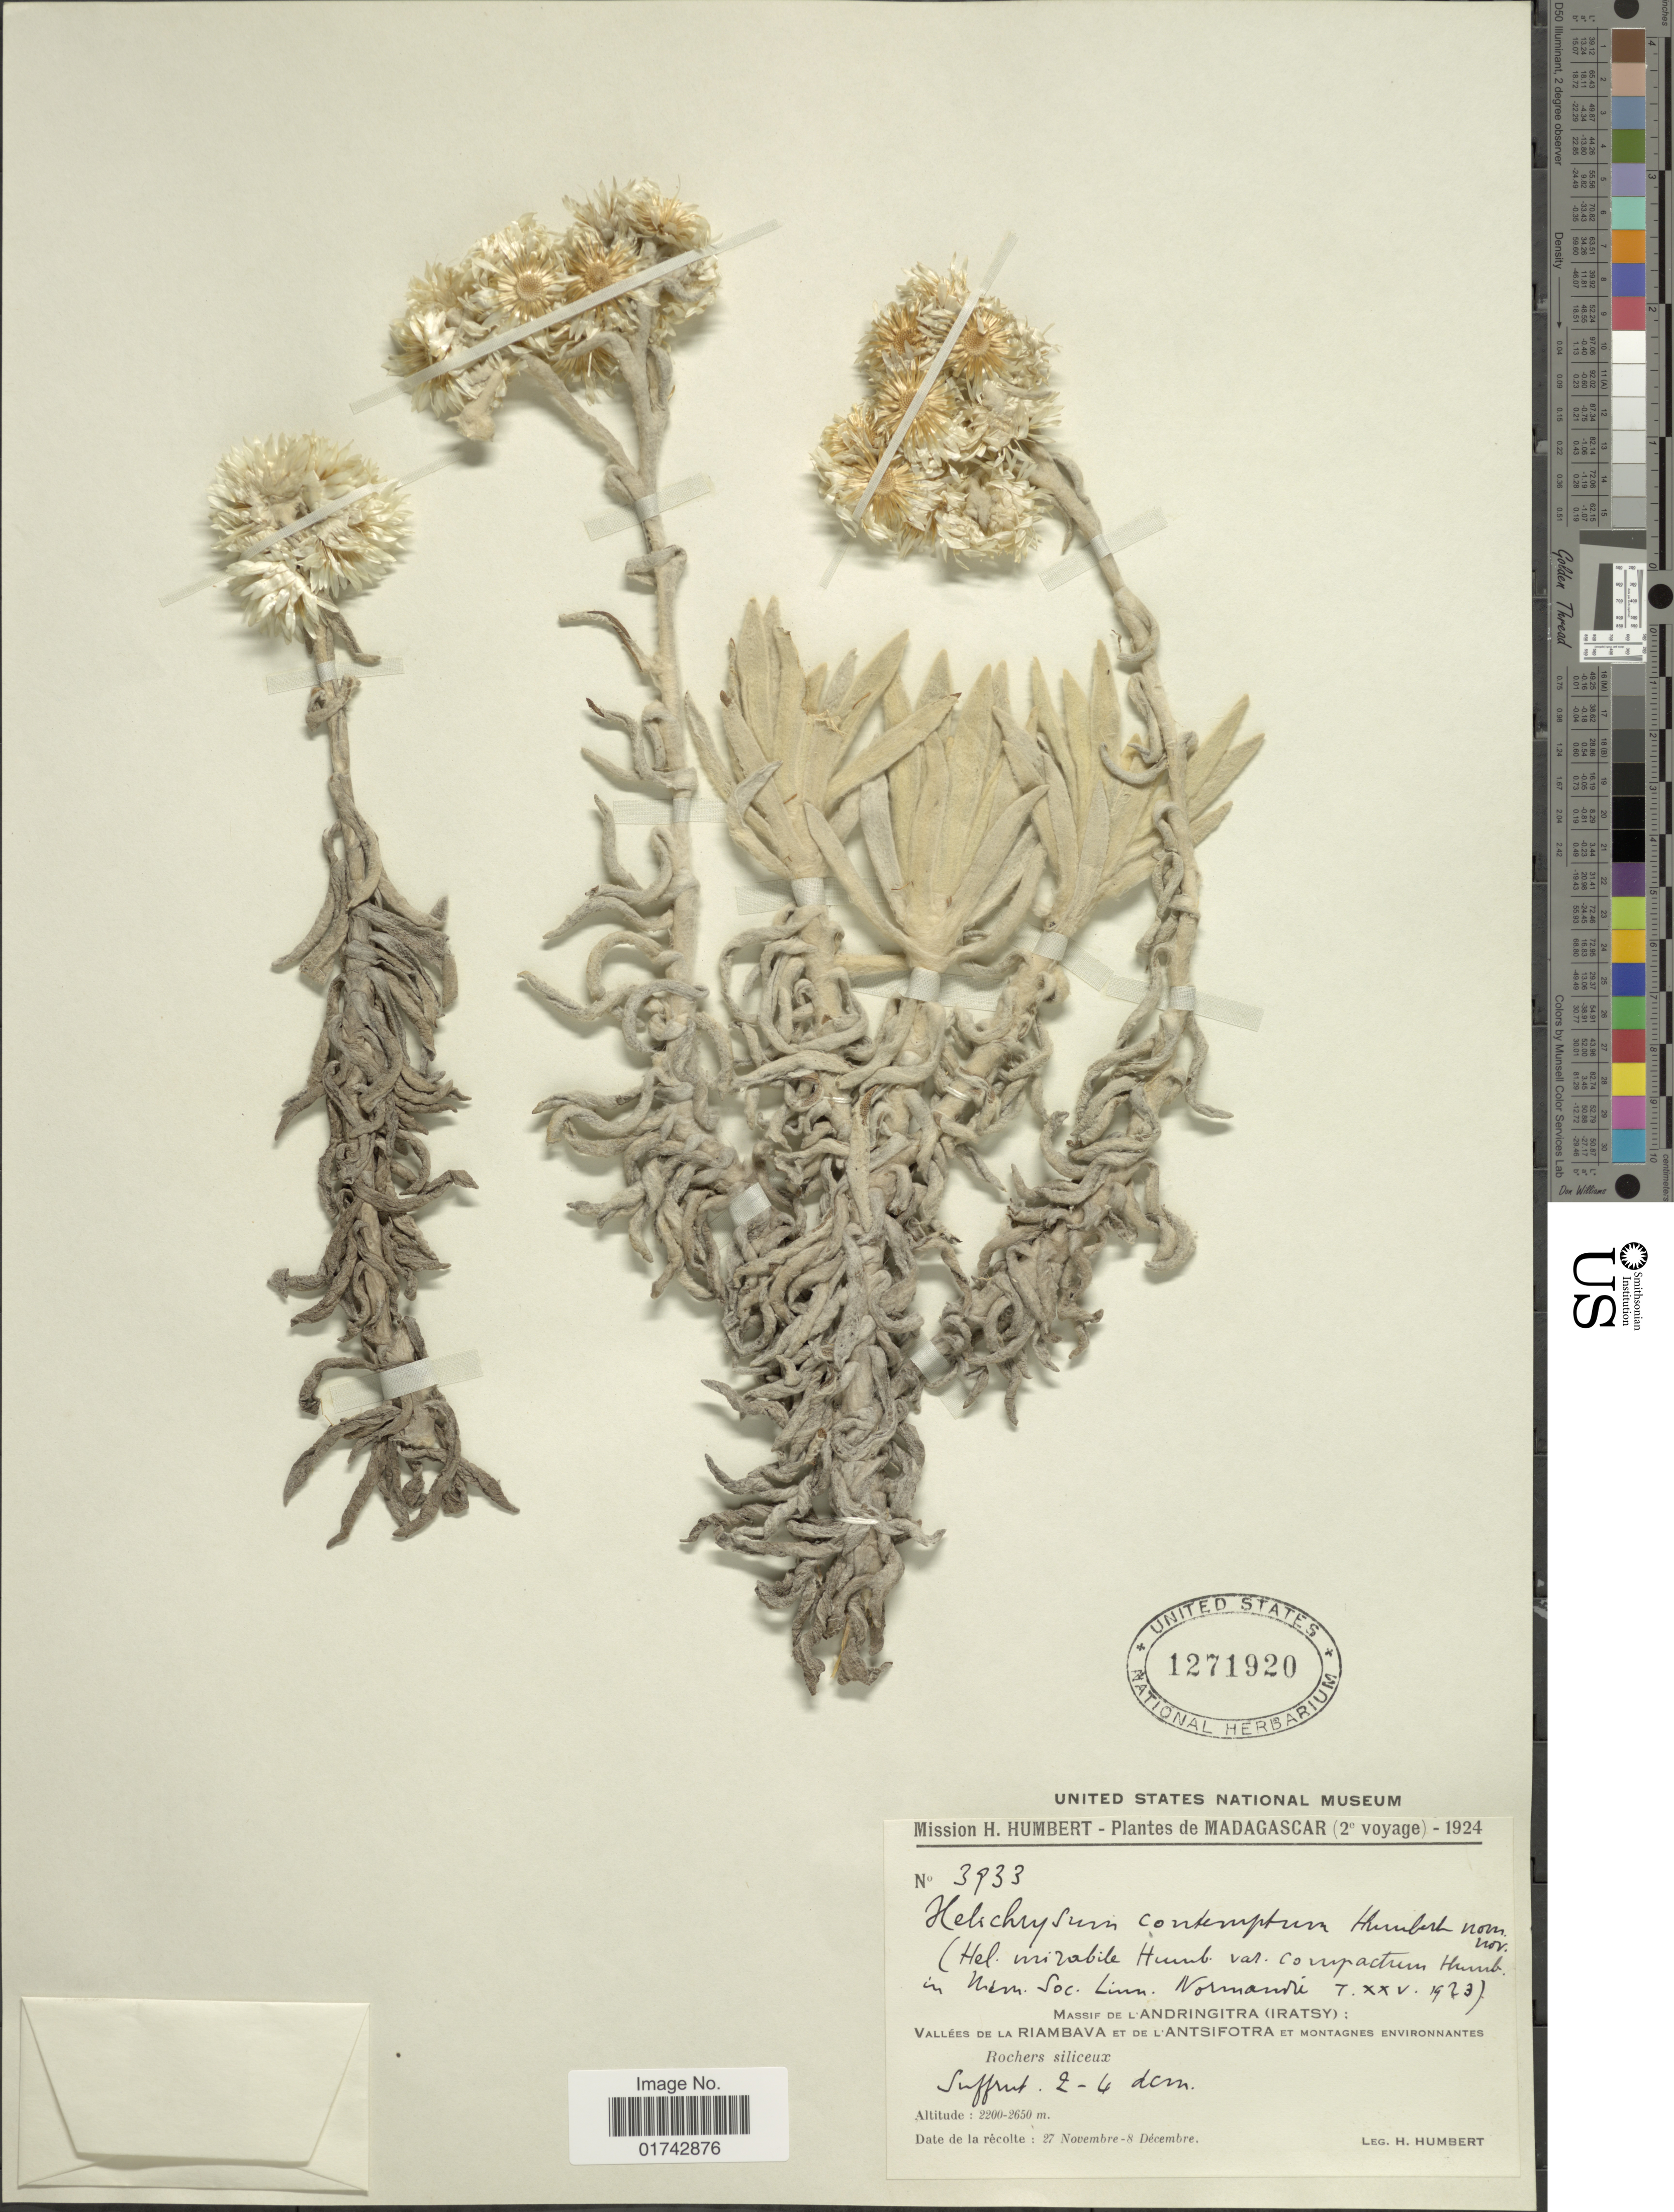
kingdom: Plantae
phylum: Tracheophyta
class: Magnoliopsida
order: Asterales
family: Asteraceae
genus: Helichrysum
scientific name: Helichrysum contemptum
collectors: H. Humbert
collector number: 3933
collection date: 1924-11-27/1924-12-08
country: Madagascar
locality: Massif de l'Andringitra (Iratsy): Vallées de la Riambava et de l'Antsifotra et montagnes environnantes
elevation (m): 2200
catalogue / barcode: US 1271920